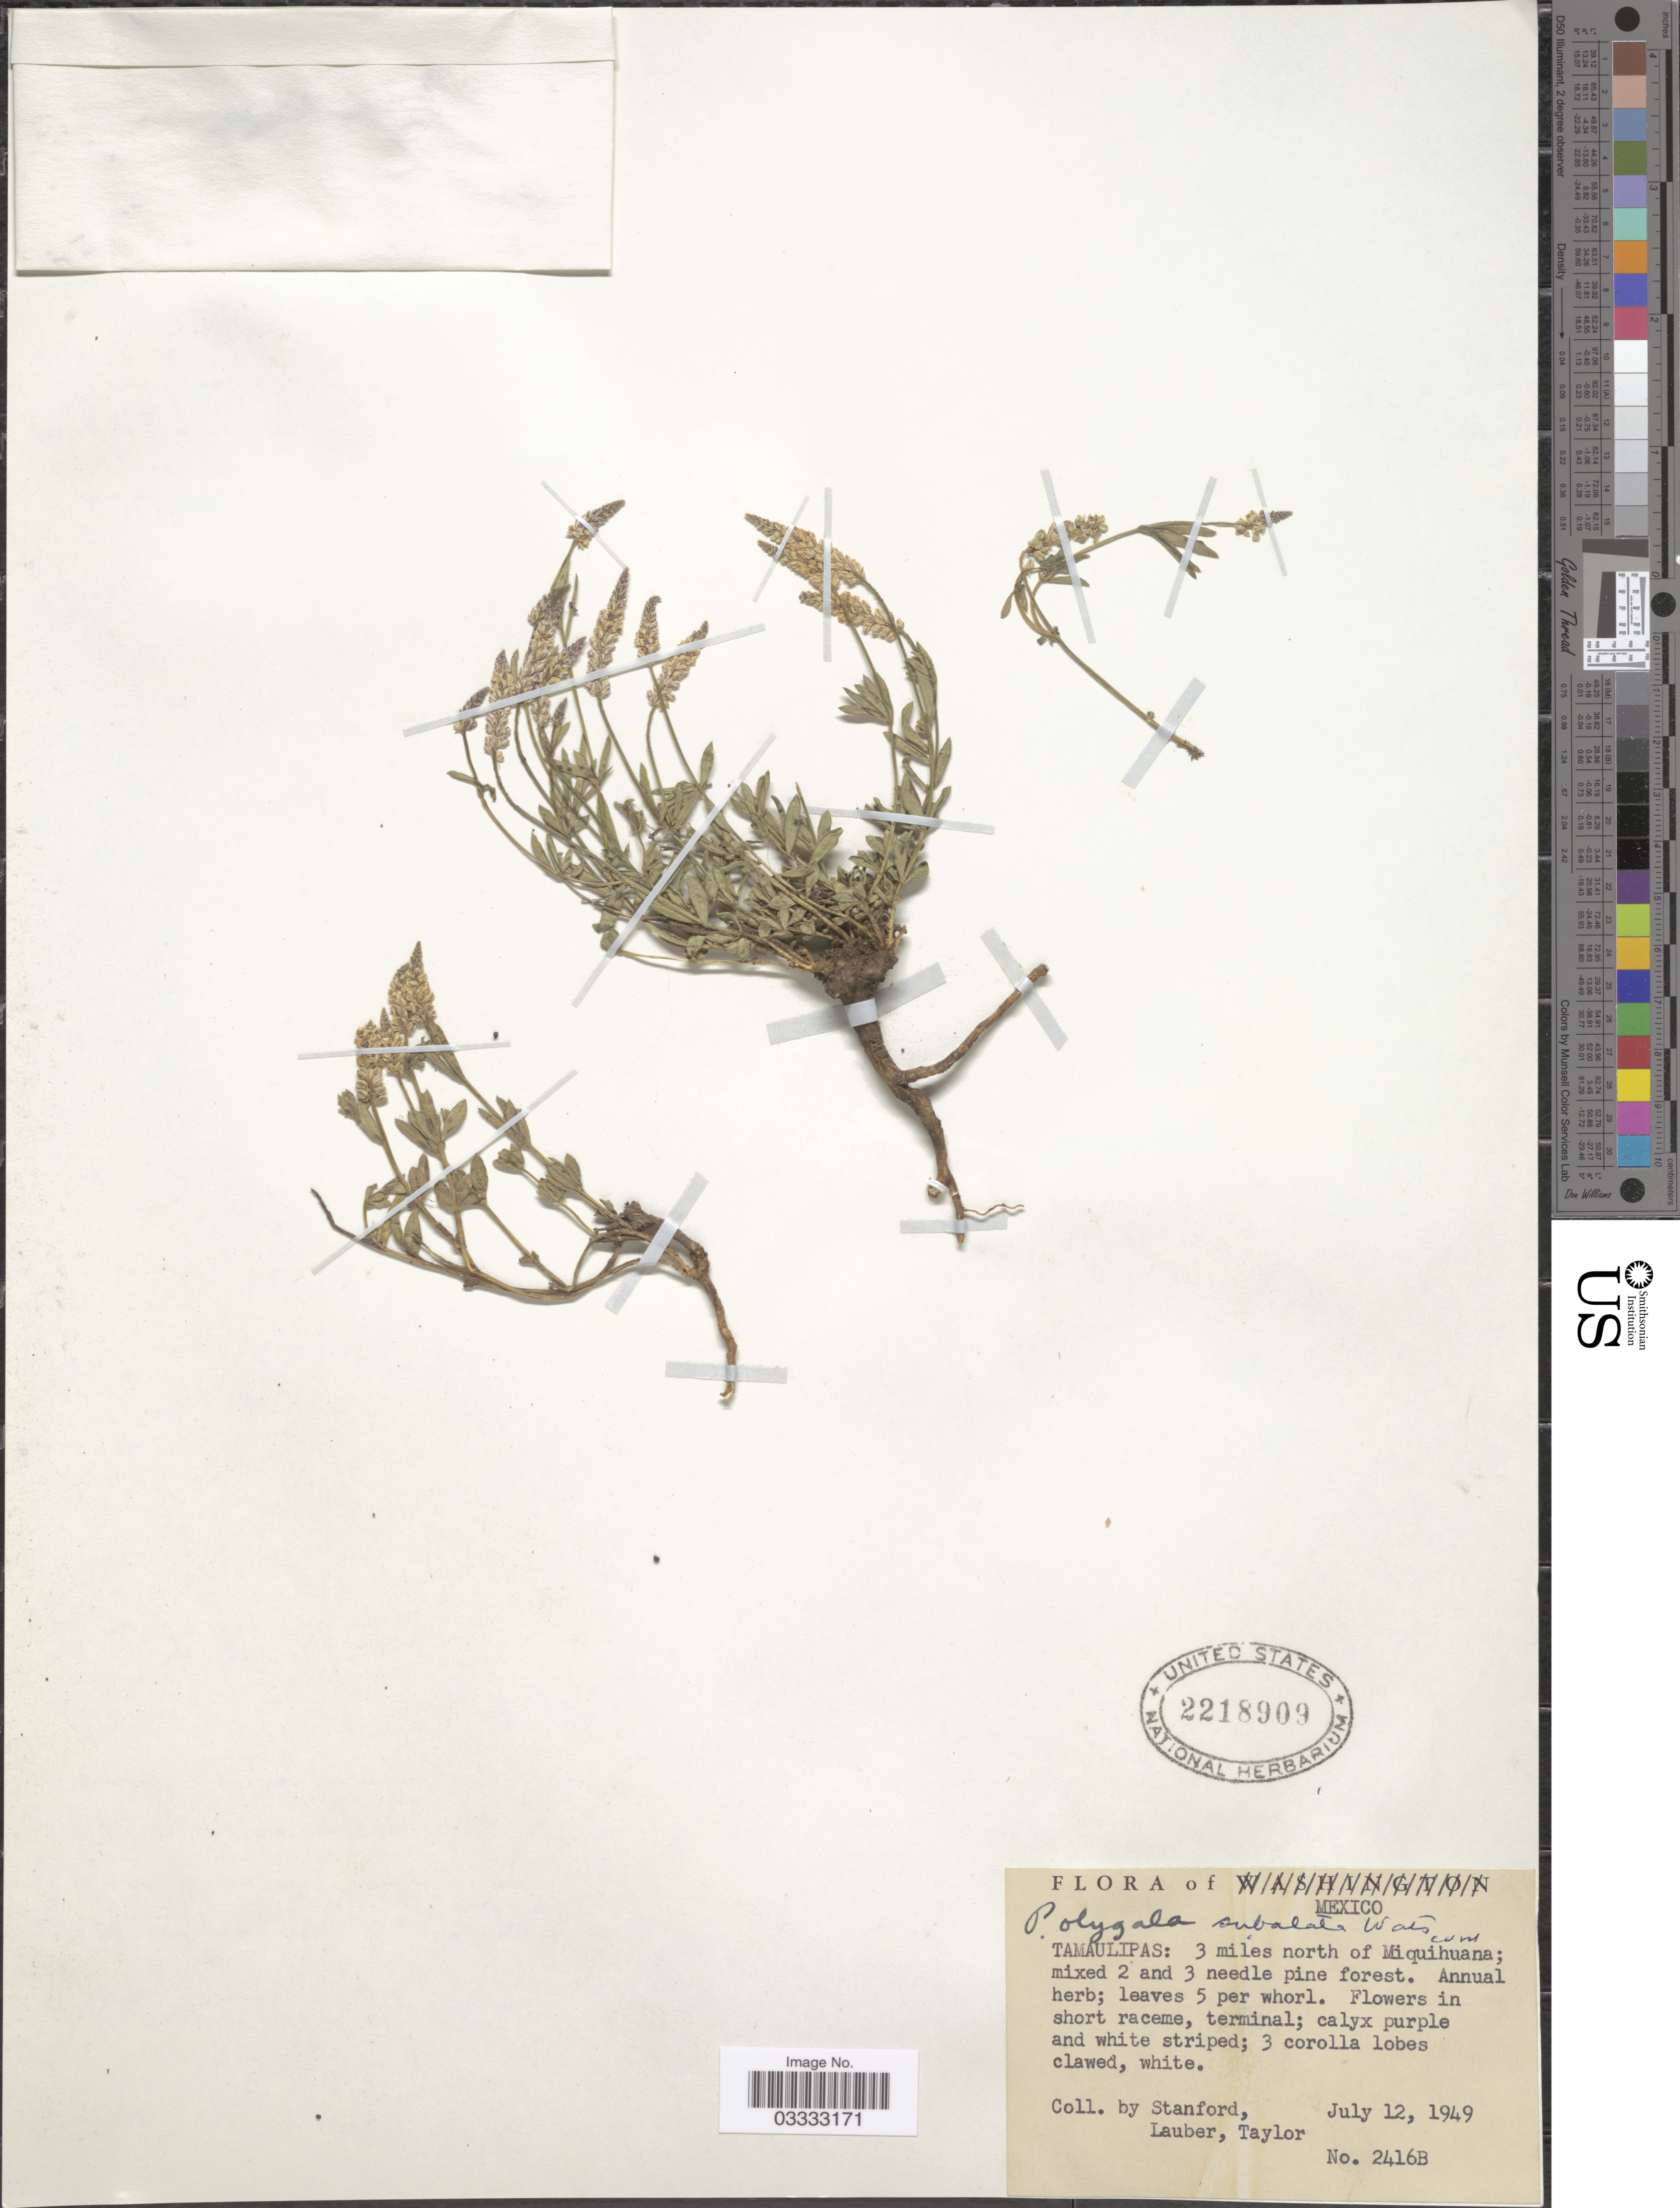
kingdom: Plantae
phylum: Tracheophyta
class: Magnoliopsida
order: Fabales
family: Polygalaceae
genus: Polygala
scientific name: Polygala subalata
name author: S. Watson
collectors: -. Stanford, -. Lauber & -. Taylor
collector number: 2416B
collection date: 1949-07-12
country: Mexico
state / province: Tamaulipas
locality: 3 miles north of Miquihuana.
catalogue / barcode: US 2218909